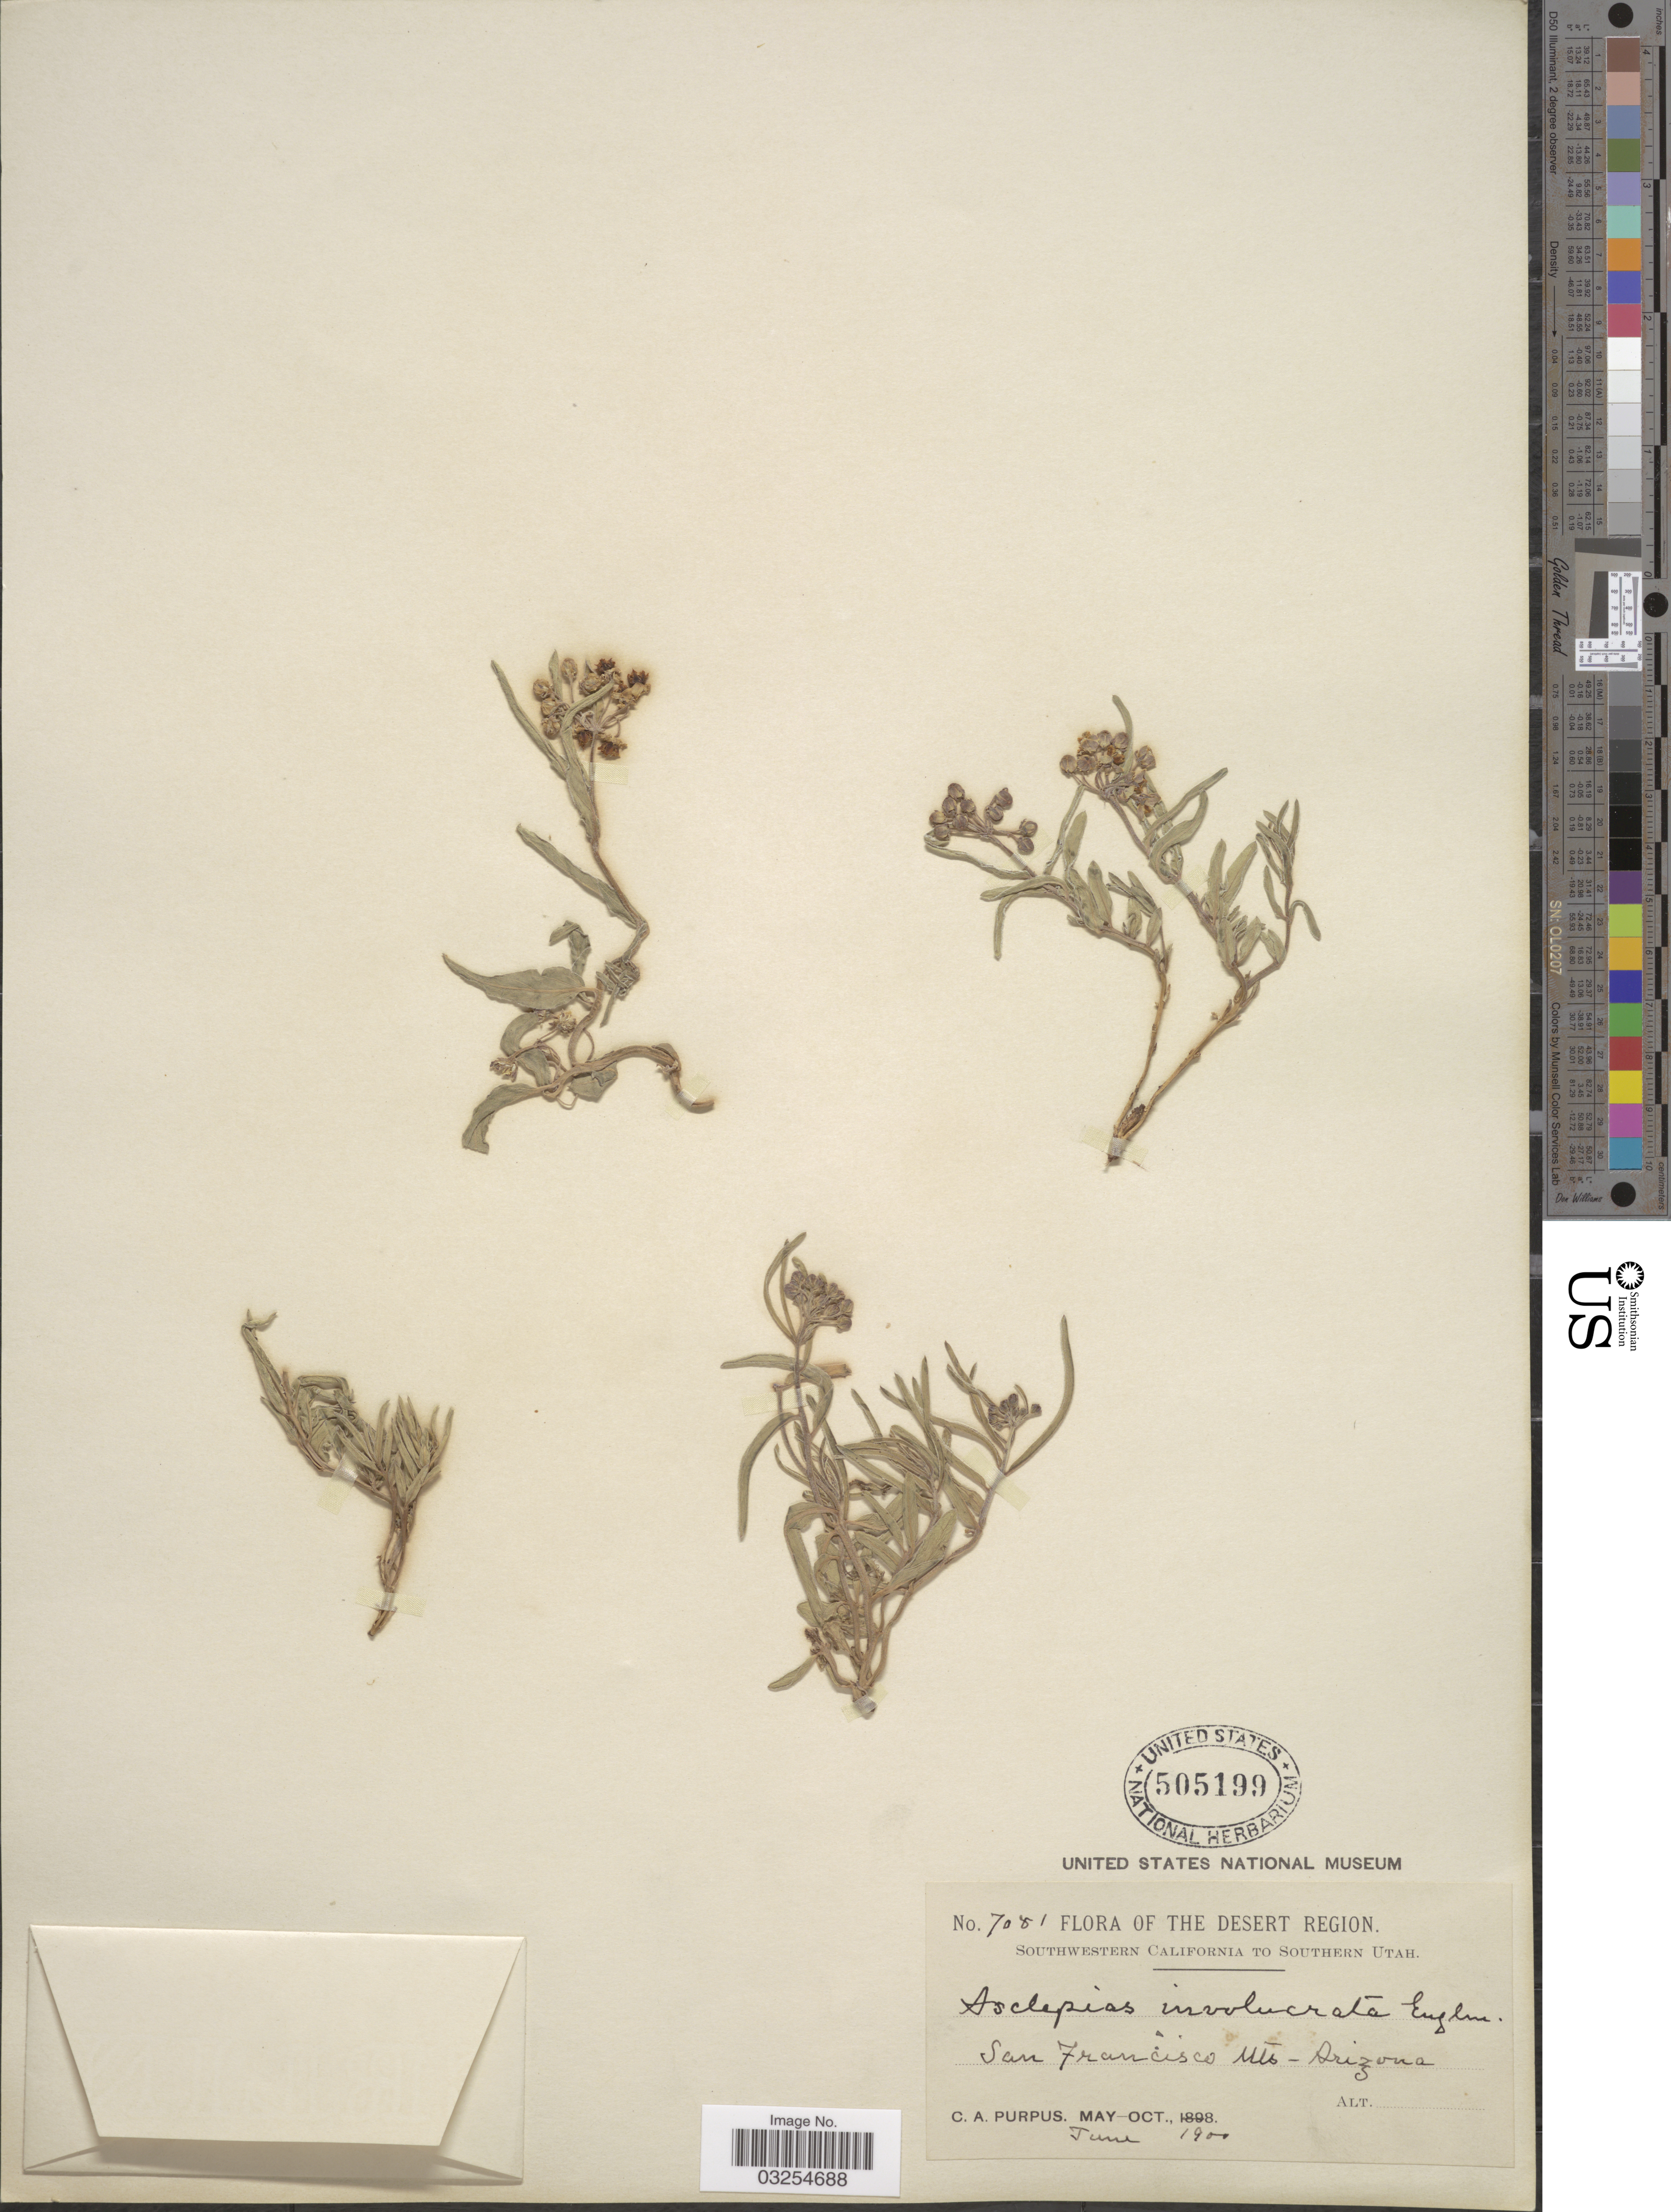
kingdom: Plantae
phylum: Tracheophyta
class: Magnoliopsida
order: Gentianales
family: Apocynaceae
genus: Asclepias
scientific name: Asclepias involucrata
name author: Engelm. ex Torr.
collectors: C. A. Purpus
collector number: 7081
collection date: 1900-06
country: United States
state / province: Arizona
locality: The Desert Region. San Francisco Mts.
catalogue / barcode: US 505199